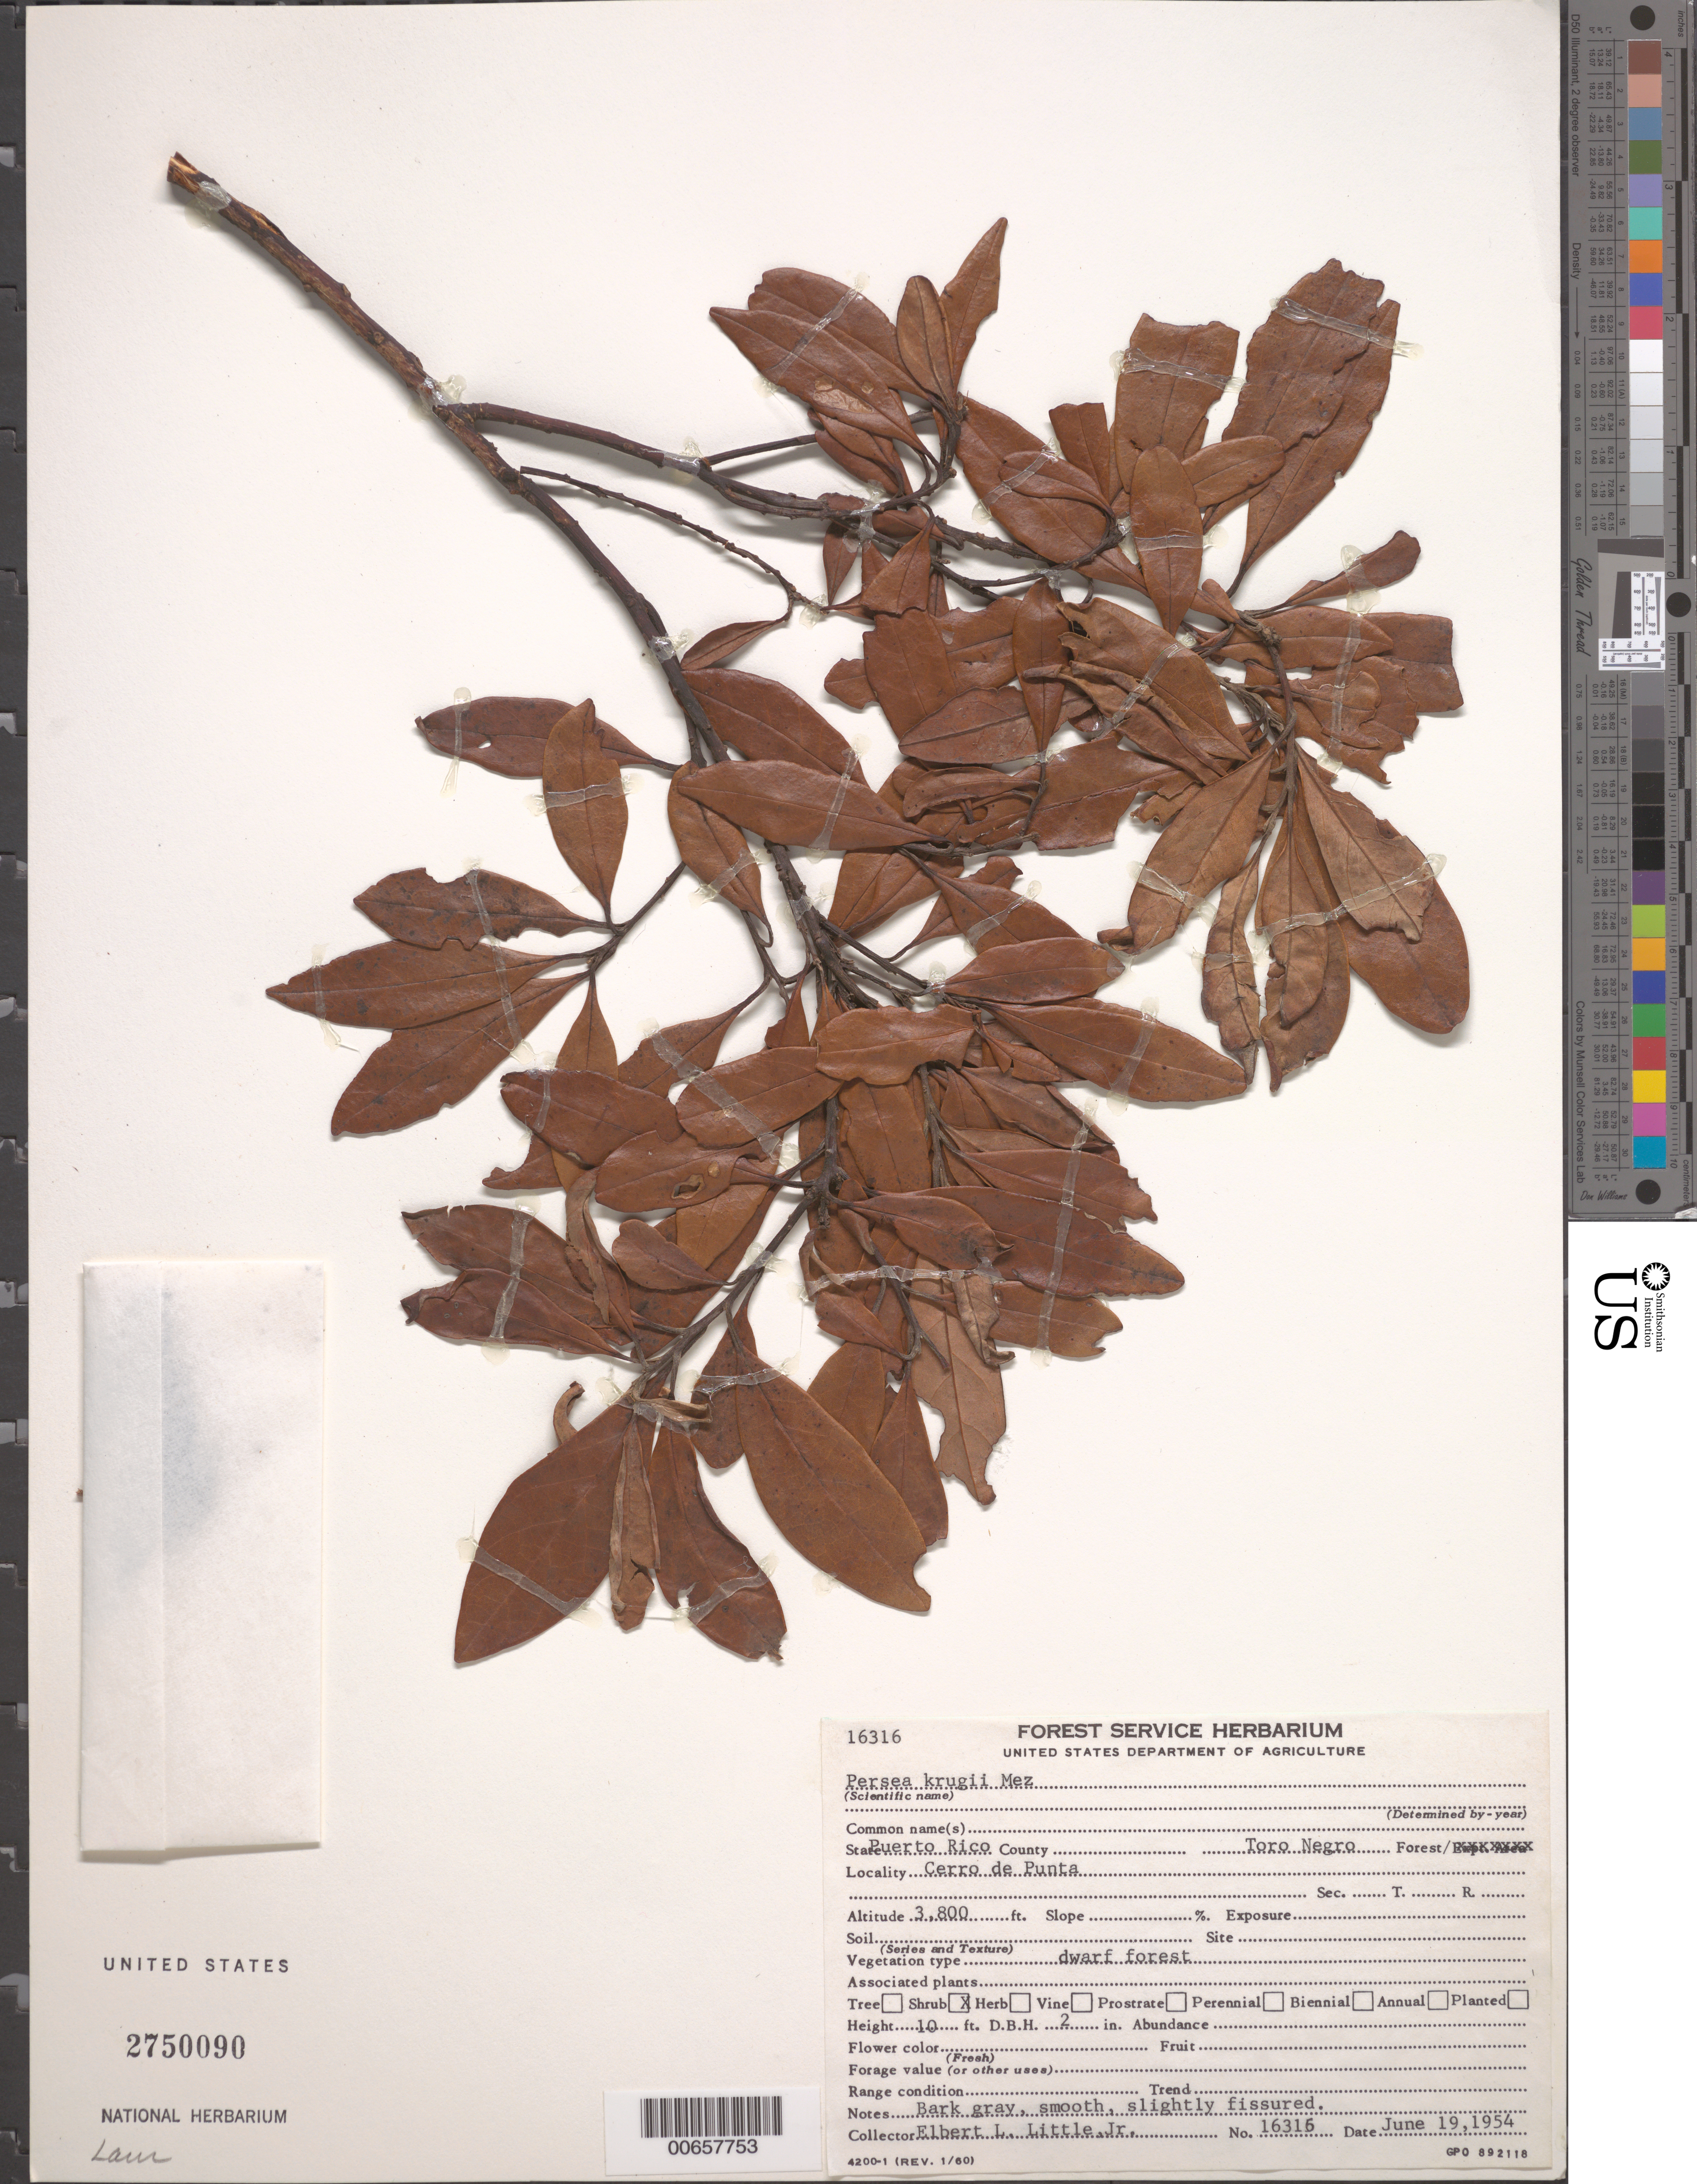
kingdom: Plantae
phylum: Tracheophyta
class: Magnoliopsida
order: Laurales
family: Lauraceae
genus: Persea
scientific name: Persea krugii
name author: Mez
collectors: E. L. Little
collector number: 16316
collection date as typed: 19 Jun 1954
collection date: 1954-06-19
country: Puerto Rico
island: Greater Antilles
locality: Toro Negro, Cerro de Punta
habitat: Dwarf forest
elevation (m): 1158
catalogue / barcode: US 2750090